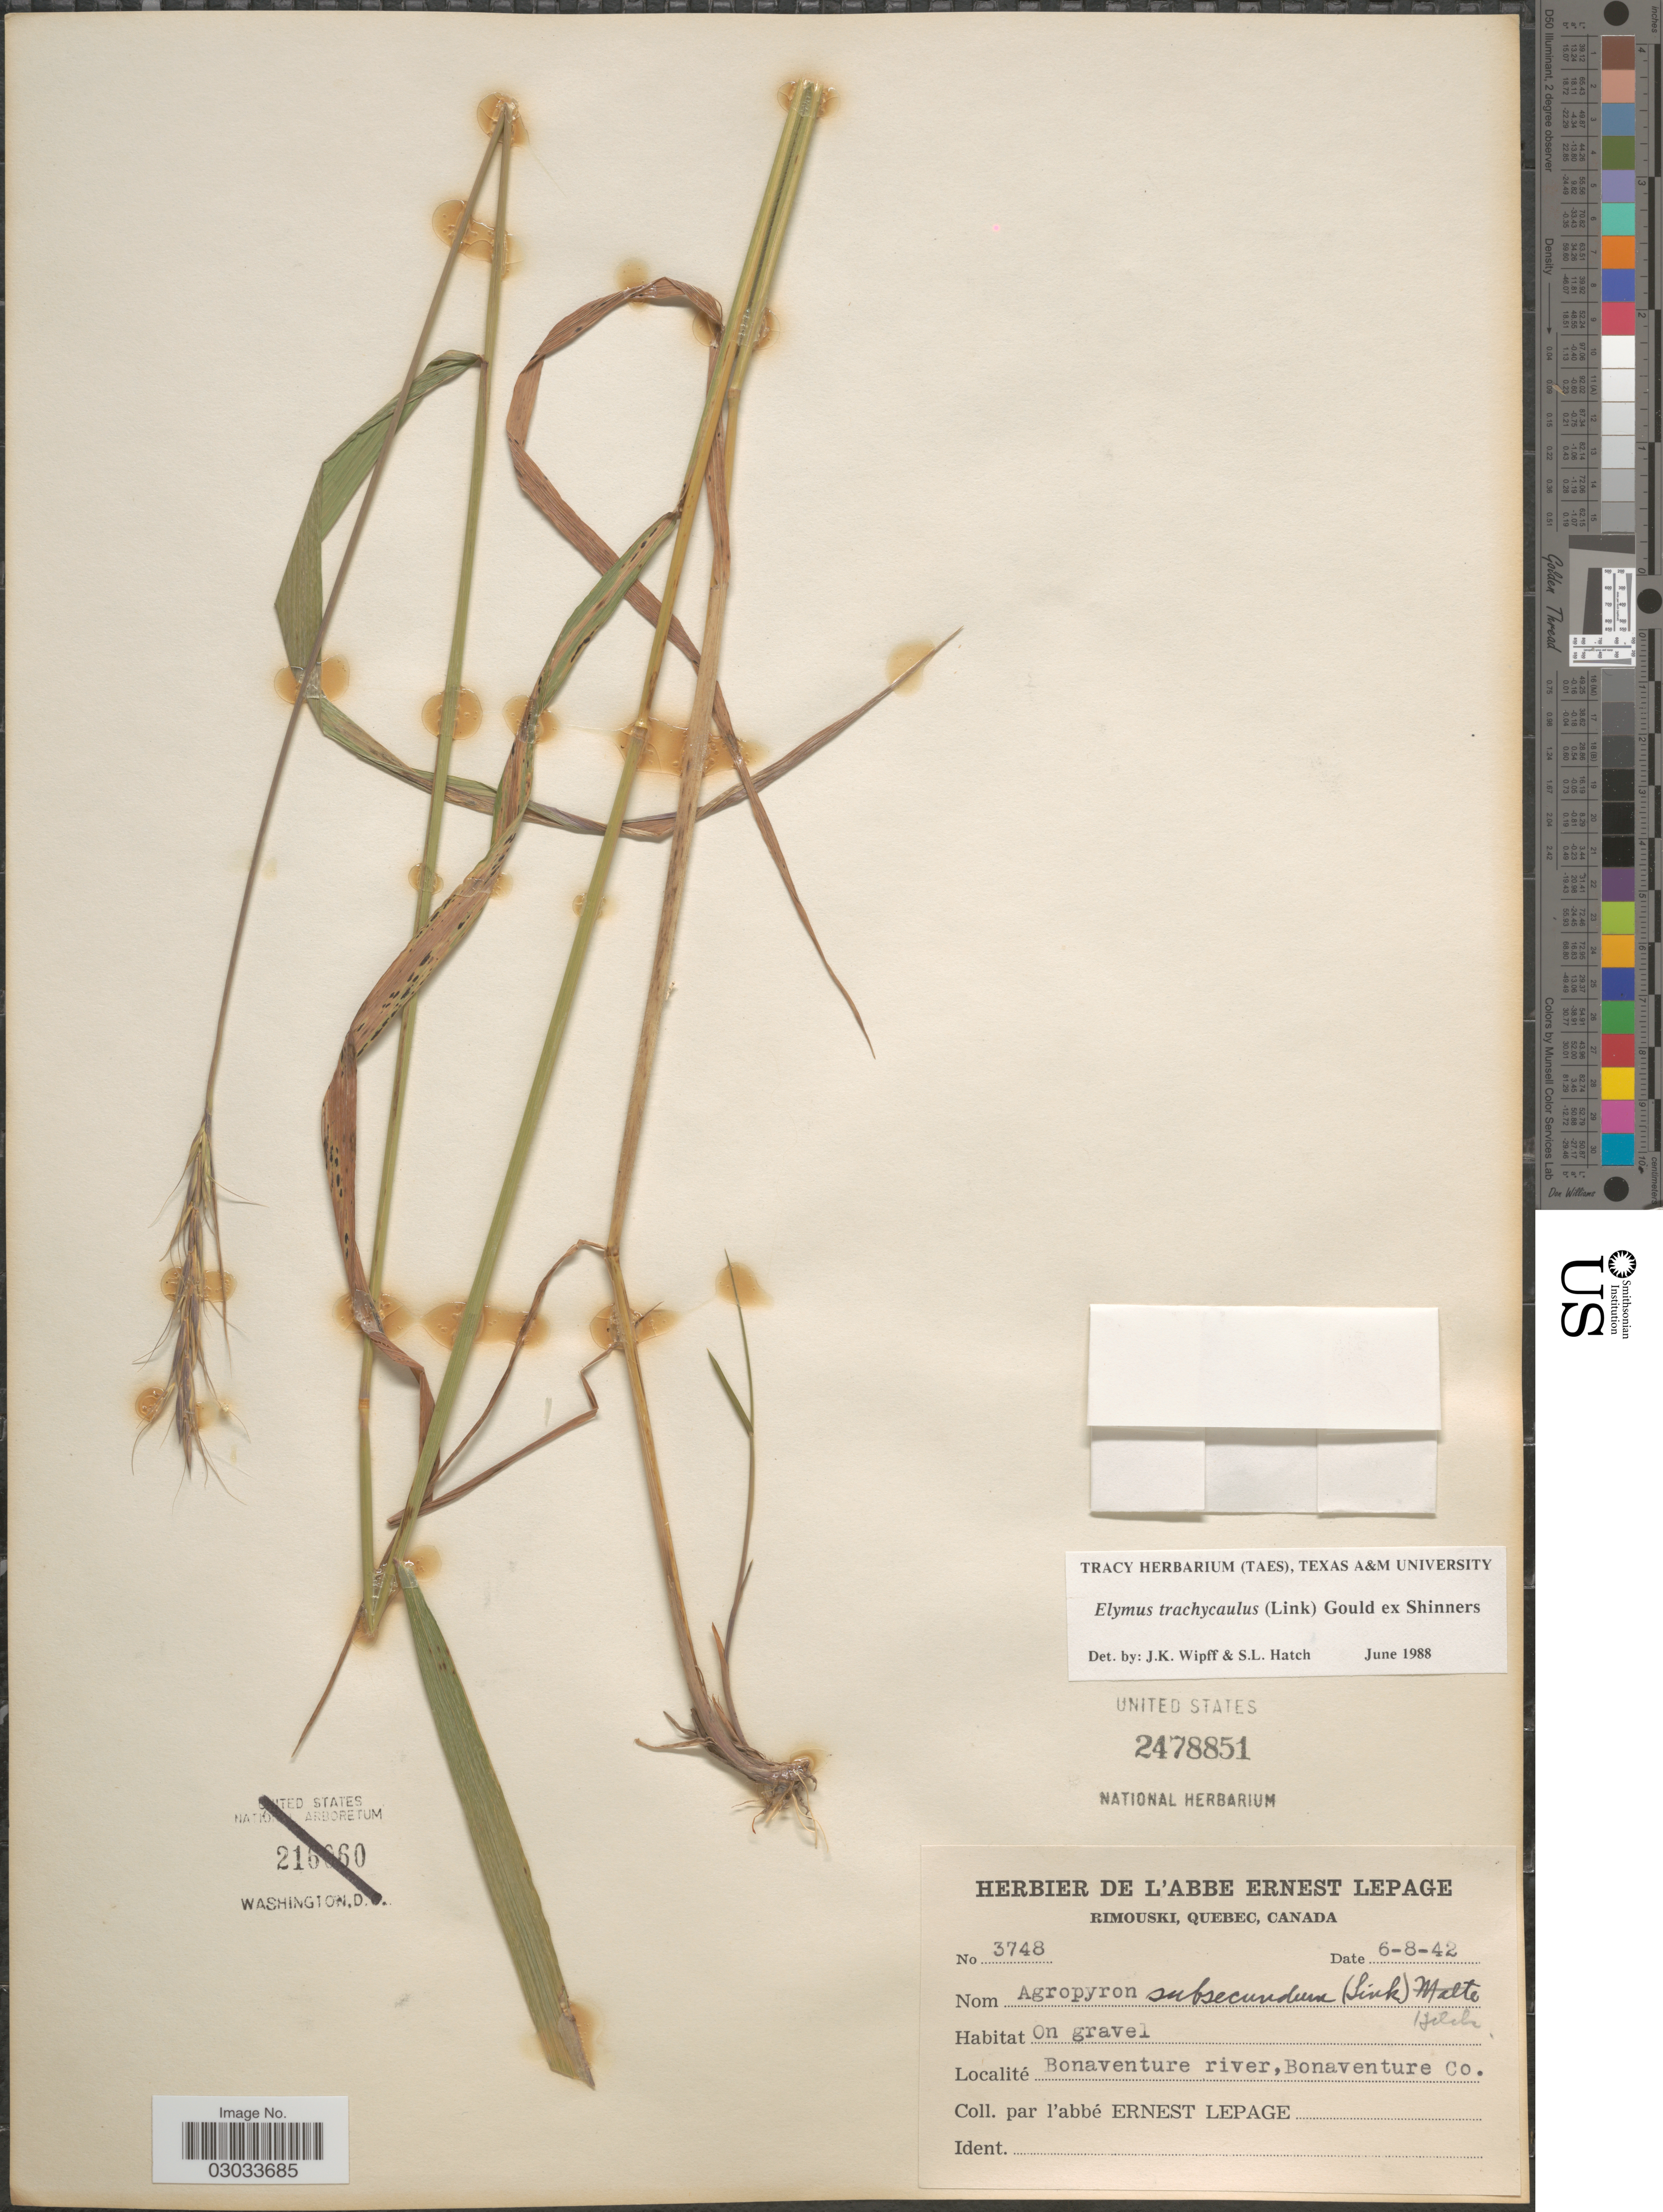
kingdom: Plantae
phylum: Tracheophyta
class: Liliopsida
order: Poales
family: Poaceae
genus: Elymus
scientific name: Elymus trachycaulus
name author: (Link) Gould ex Shinners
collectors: E. Lepage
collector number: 3748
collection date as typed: Transcribed d/m/y: 6/8/42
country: Canada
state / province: Quebec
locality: On gravel. Bonaventure river, Bonaventure Co.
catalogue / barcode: US 2478851